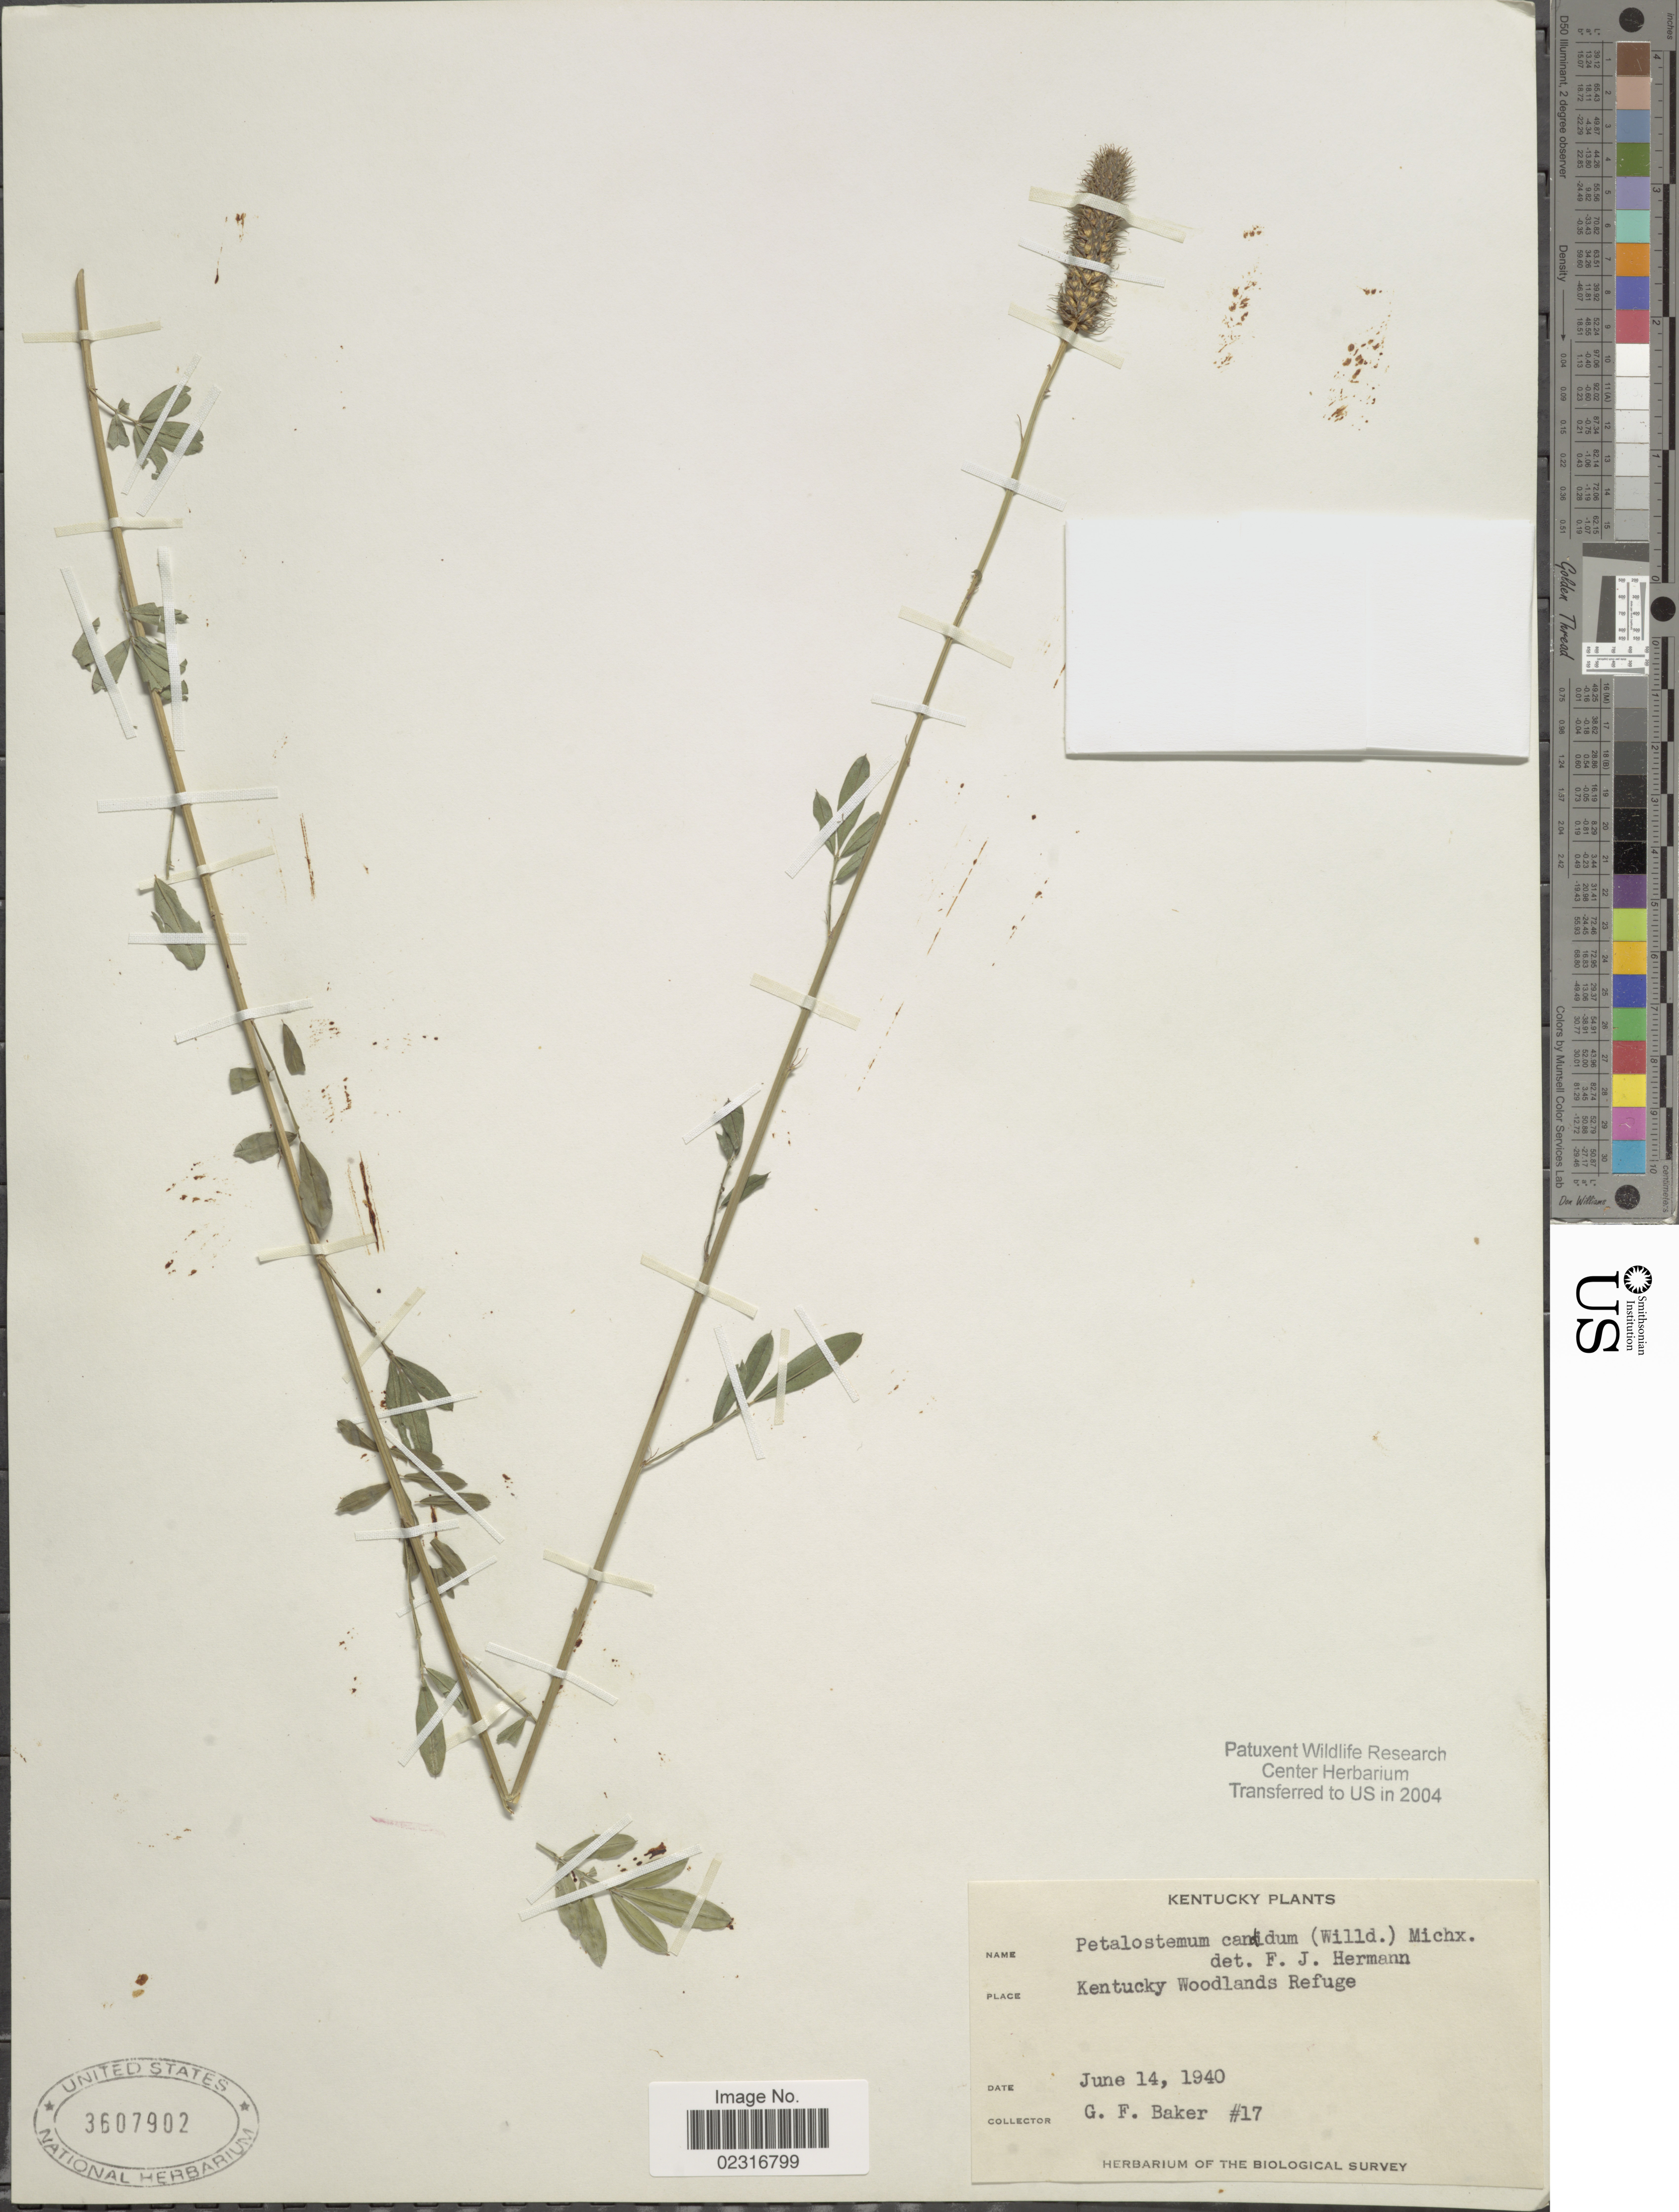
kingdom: Plantae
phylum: Tracheophyta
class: Magnoliopsida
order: Fabales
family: Fabaceae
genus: Dalea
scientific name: Dalea candida var. candida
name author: Michx. ex Willd.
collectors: G. Baker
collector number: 17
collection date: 1940-06-14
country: United States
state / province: Kentucky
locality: Kentucky Woodlands Refuge.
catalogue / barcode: US 3607902